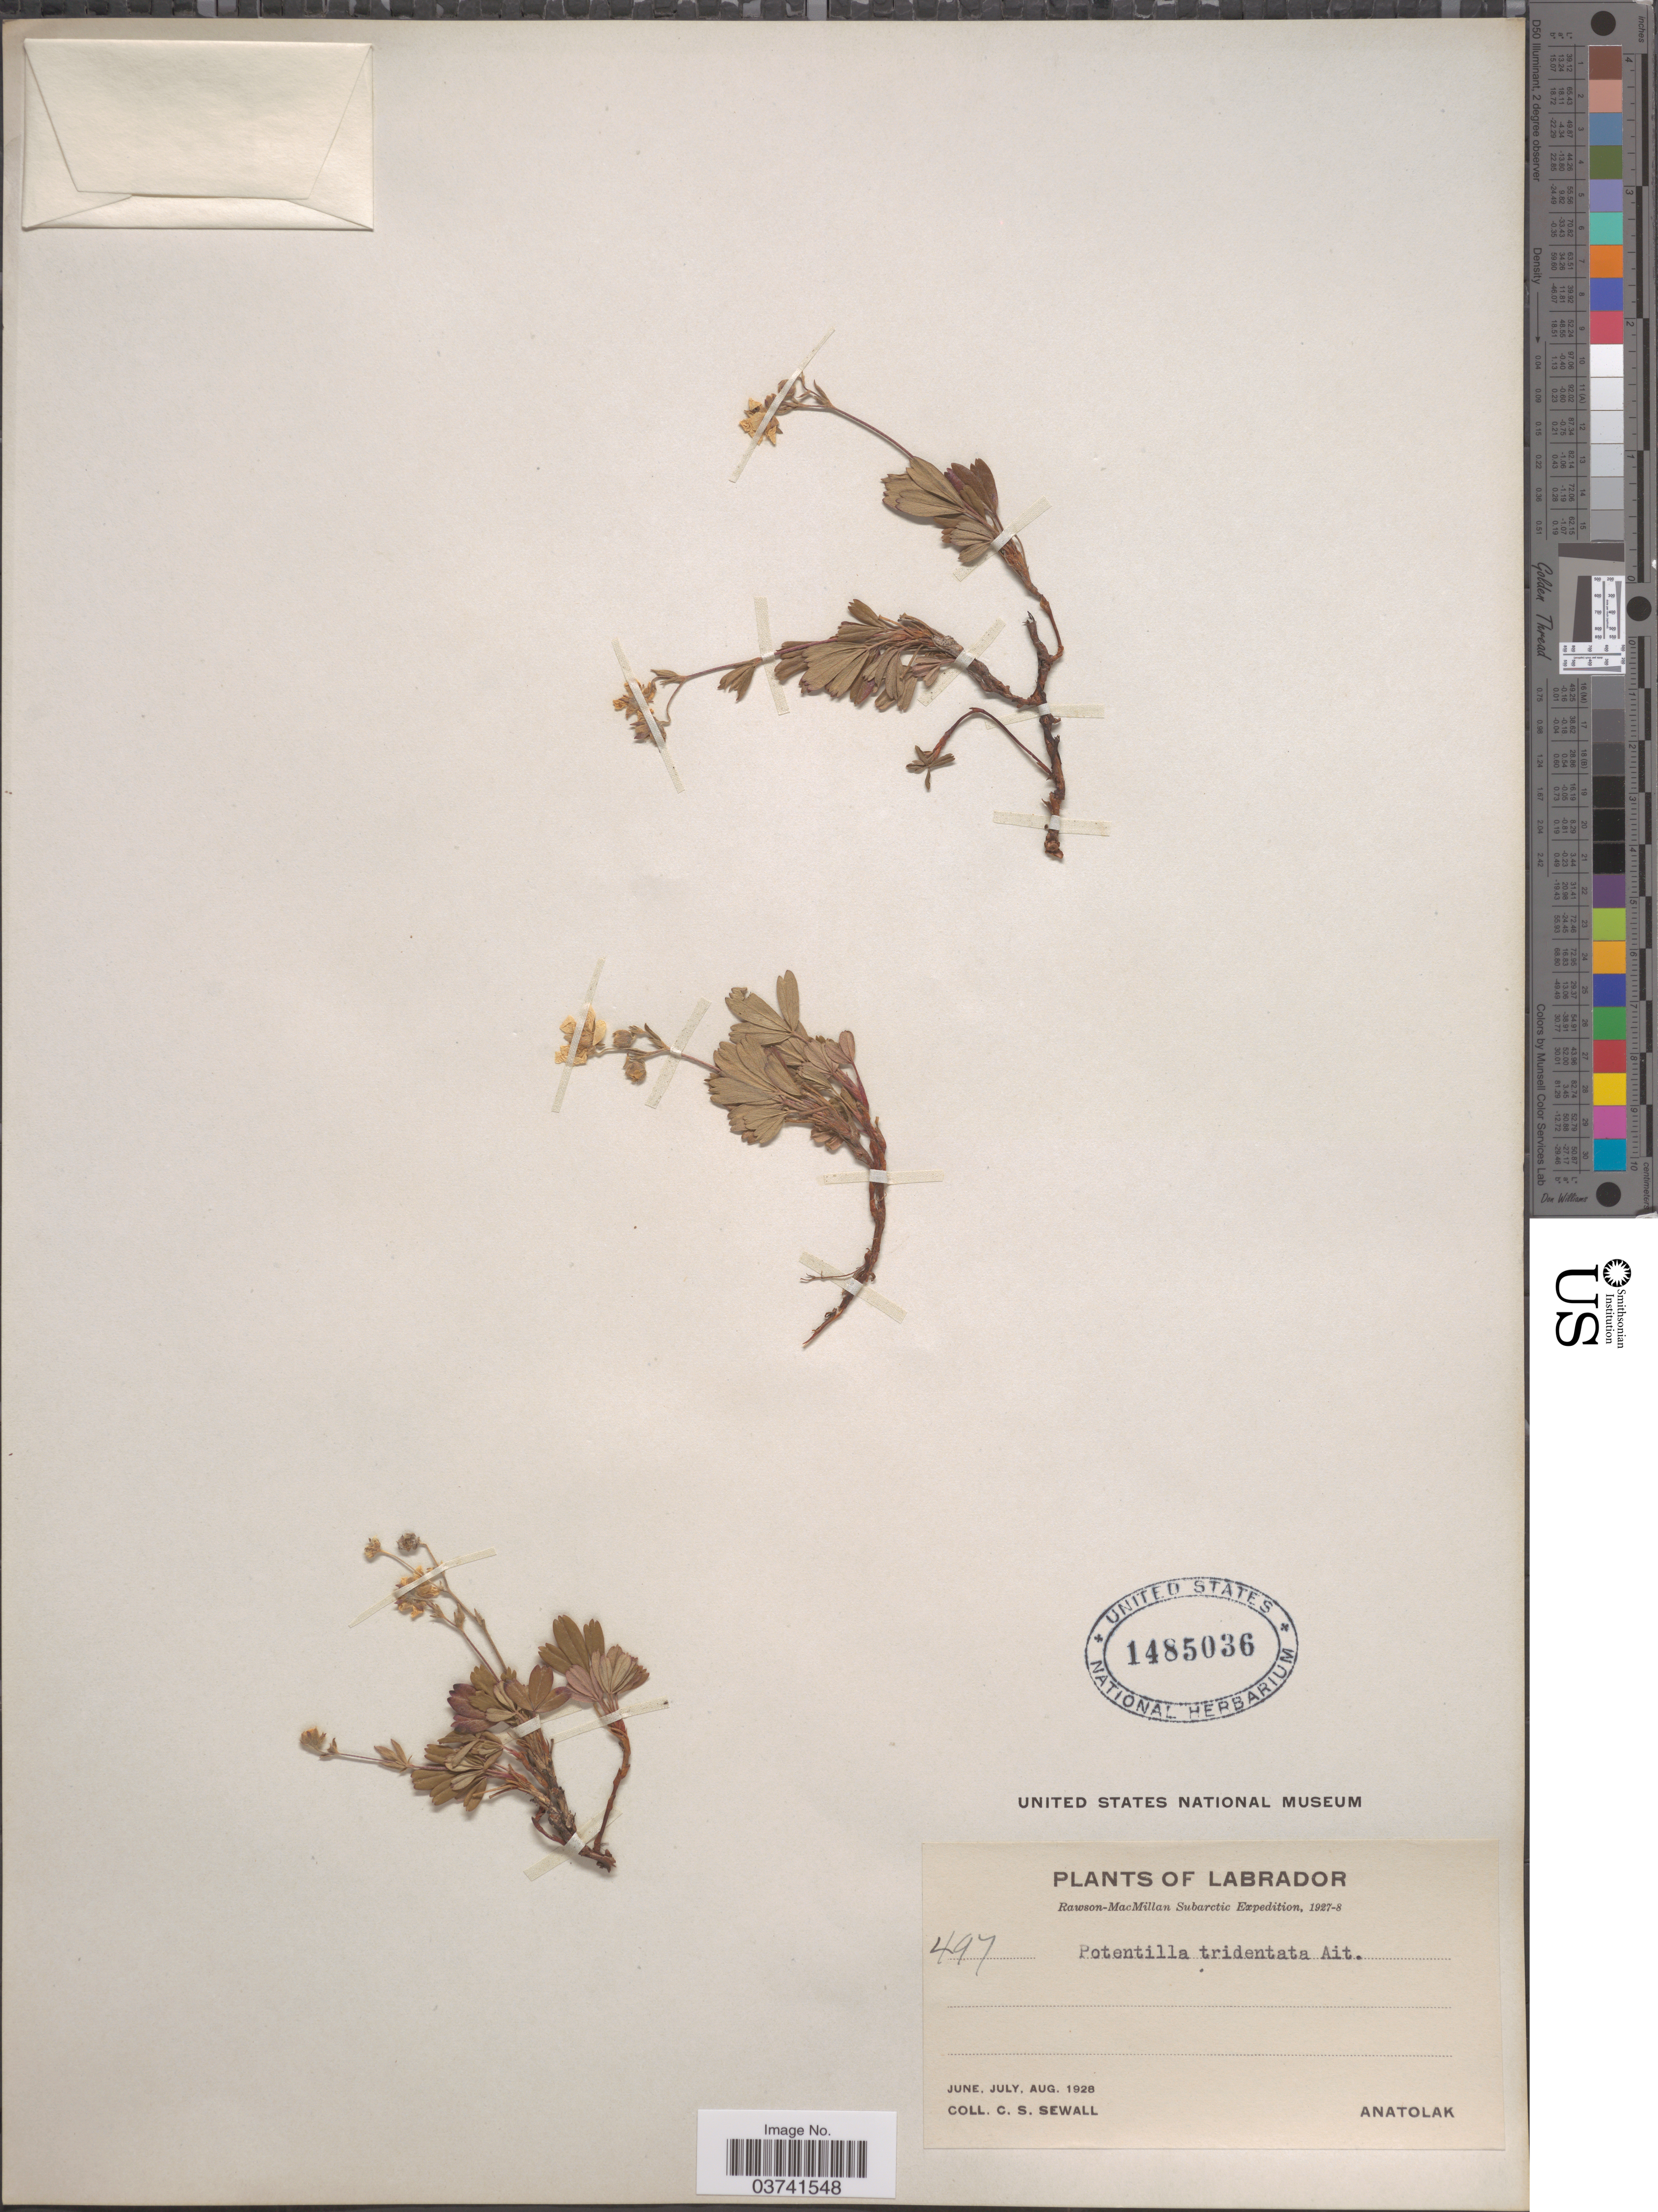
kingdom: Plantae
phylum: Tracheophyta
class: Magnoliopsida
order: Rosales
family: Rosaceae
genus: Potentilla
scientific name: Potentilla tridentata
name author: Aiton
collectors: C. Sewall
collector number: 497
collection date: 1928-06/1928-08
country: Canada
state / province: Newfoundland and Labrador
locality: Labrador. Anatolak.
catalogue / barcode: US 1485036